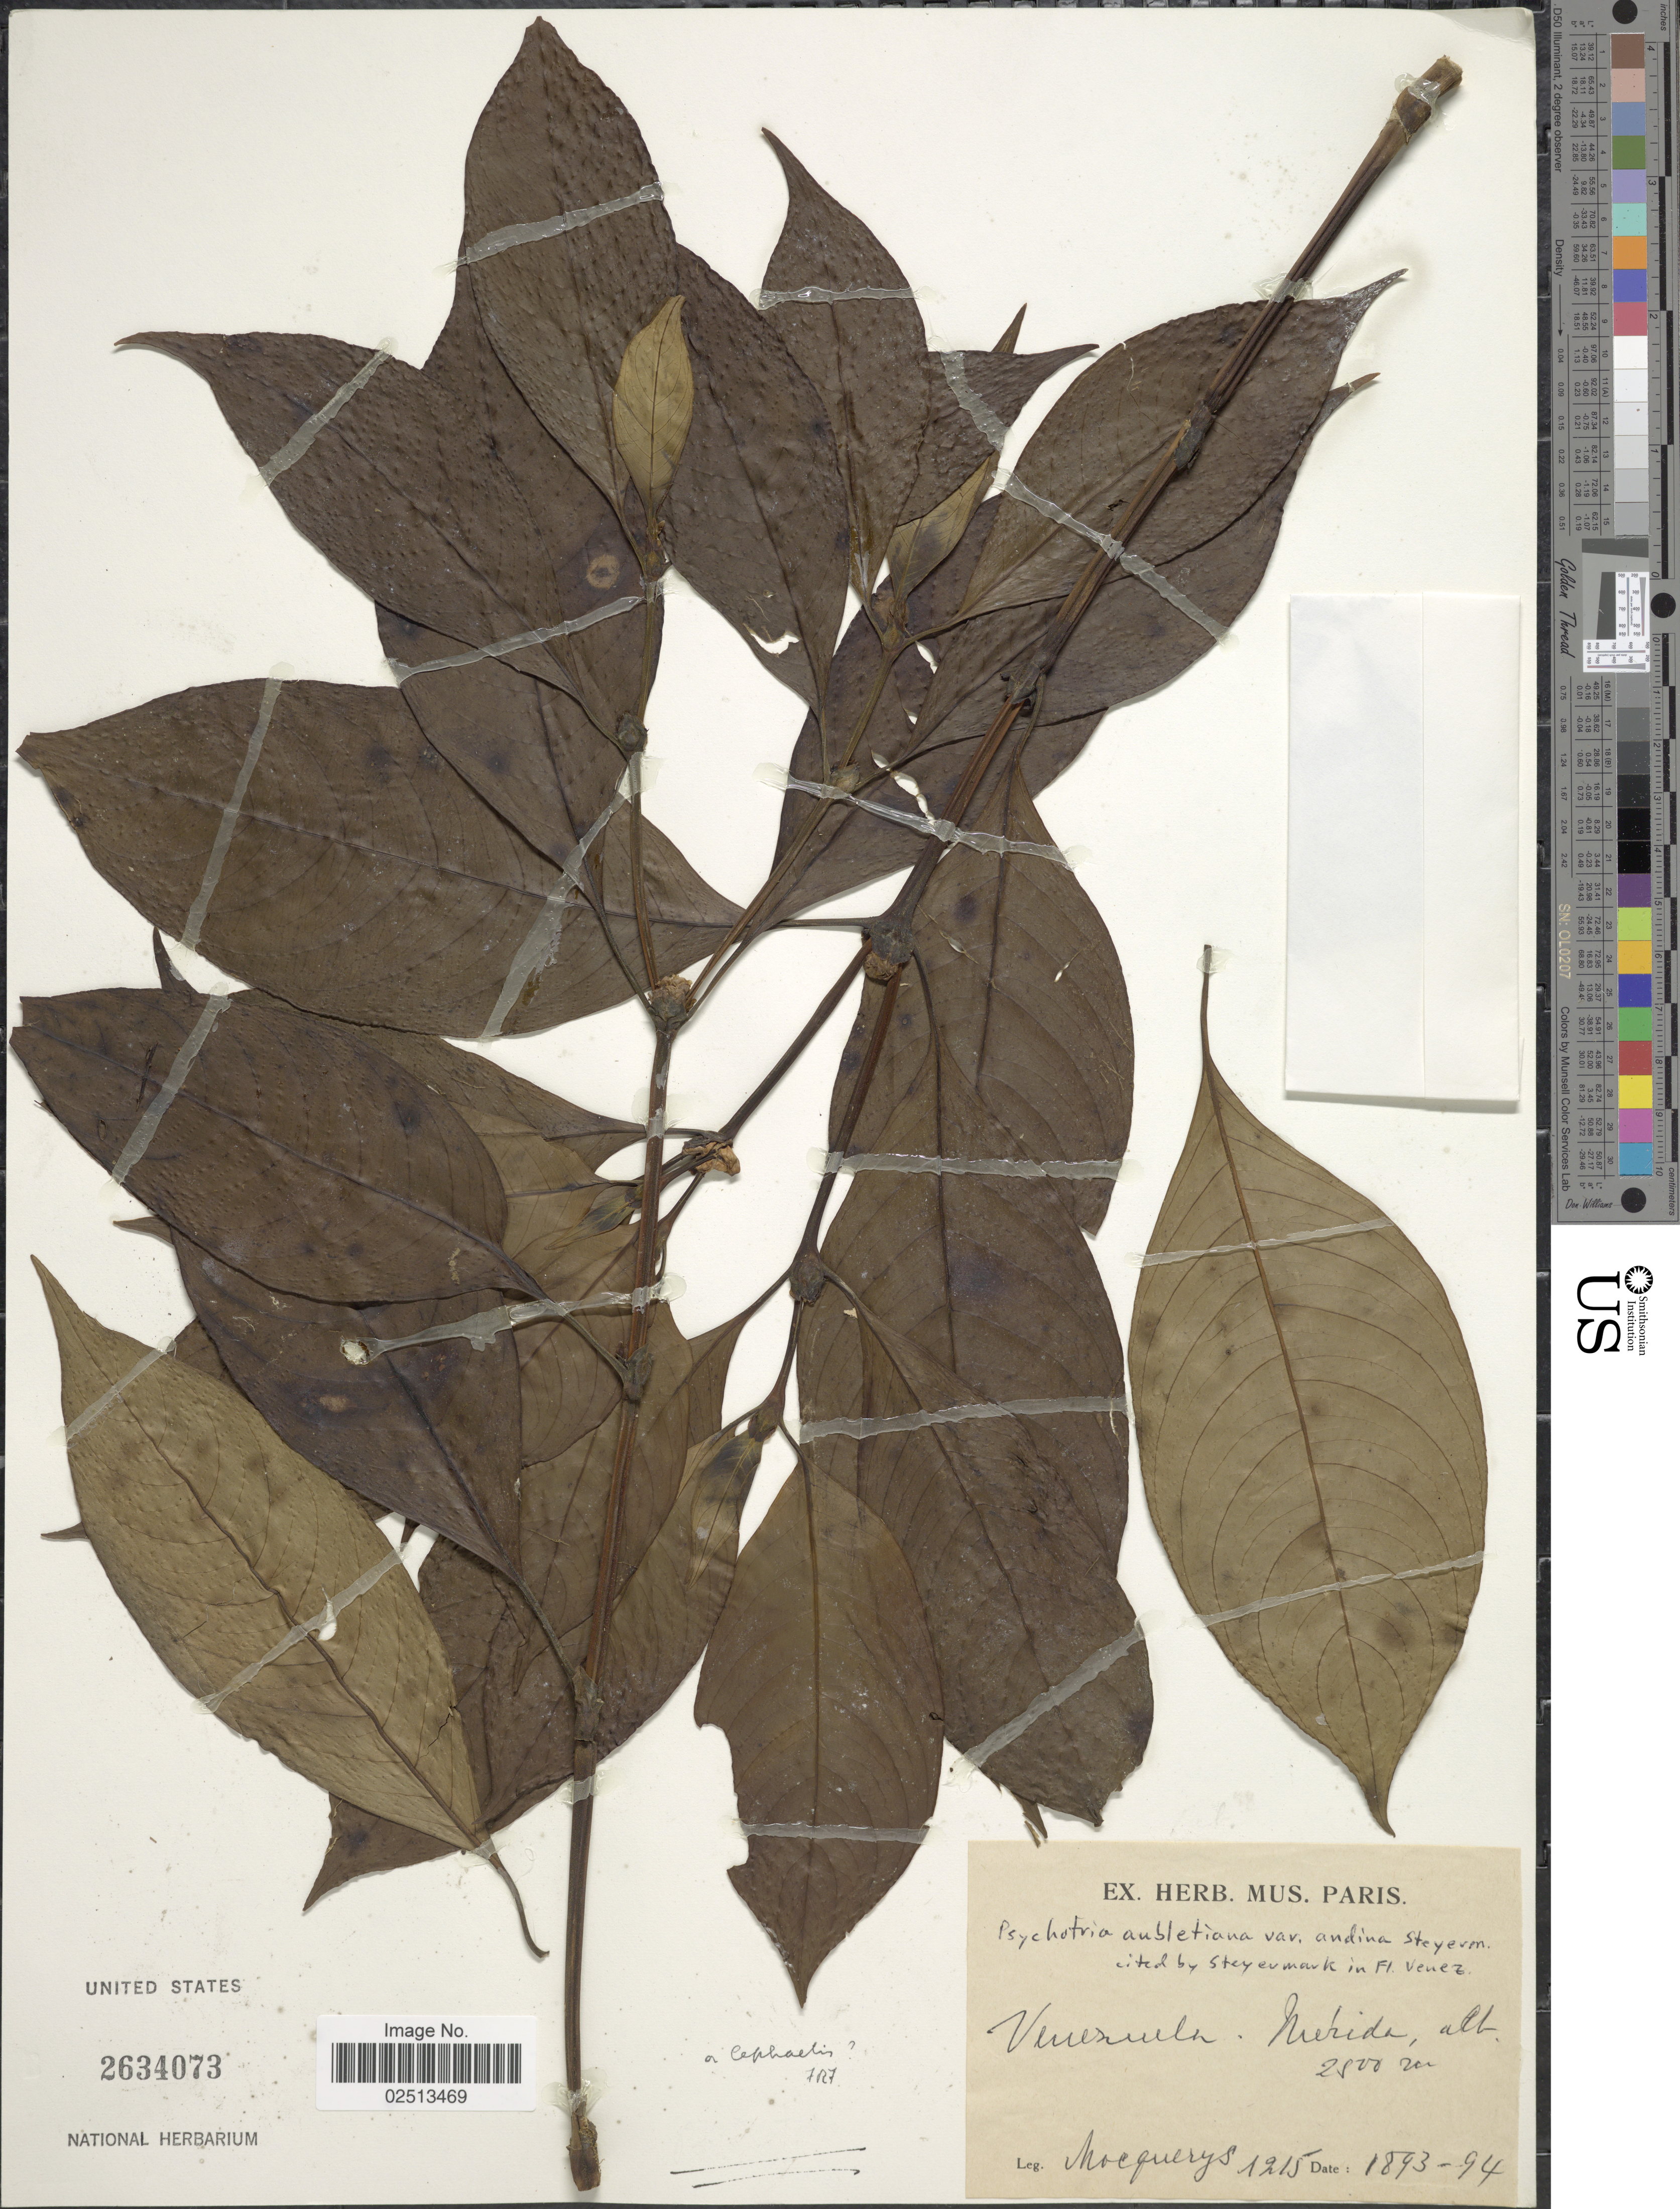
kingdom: Plantae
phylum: Tracheophyta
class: Magnoliopsida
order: Gentianales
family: Rubiaceae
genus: Psychotria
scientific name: Psychotria aubletiana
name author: Steyerm.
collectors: A. Mocquerys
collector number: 1215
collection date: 1893/1894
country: Venezuela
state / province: Mérida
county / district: Libertador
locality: Mérida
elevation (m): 2500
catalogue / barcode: US 2634073